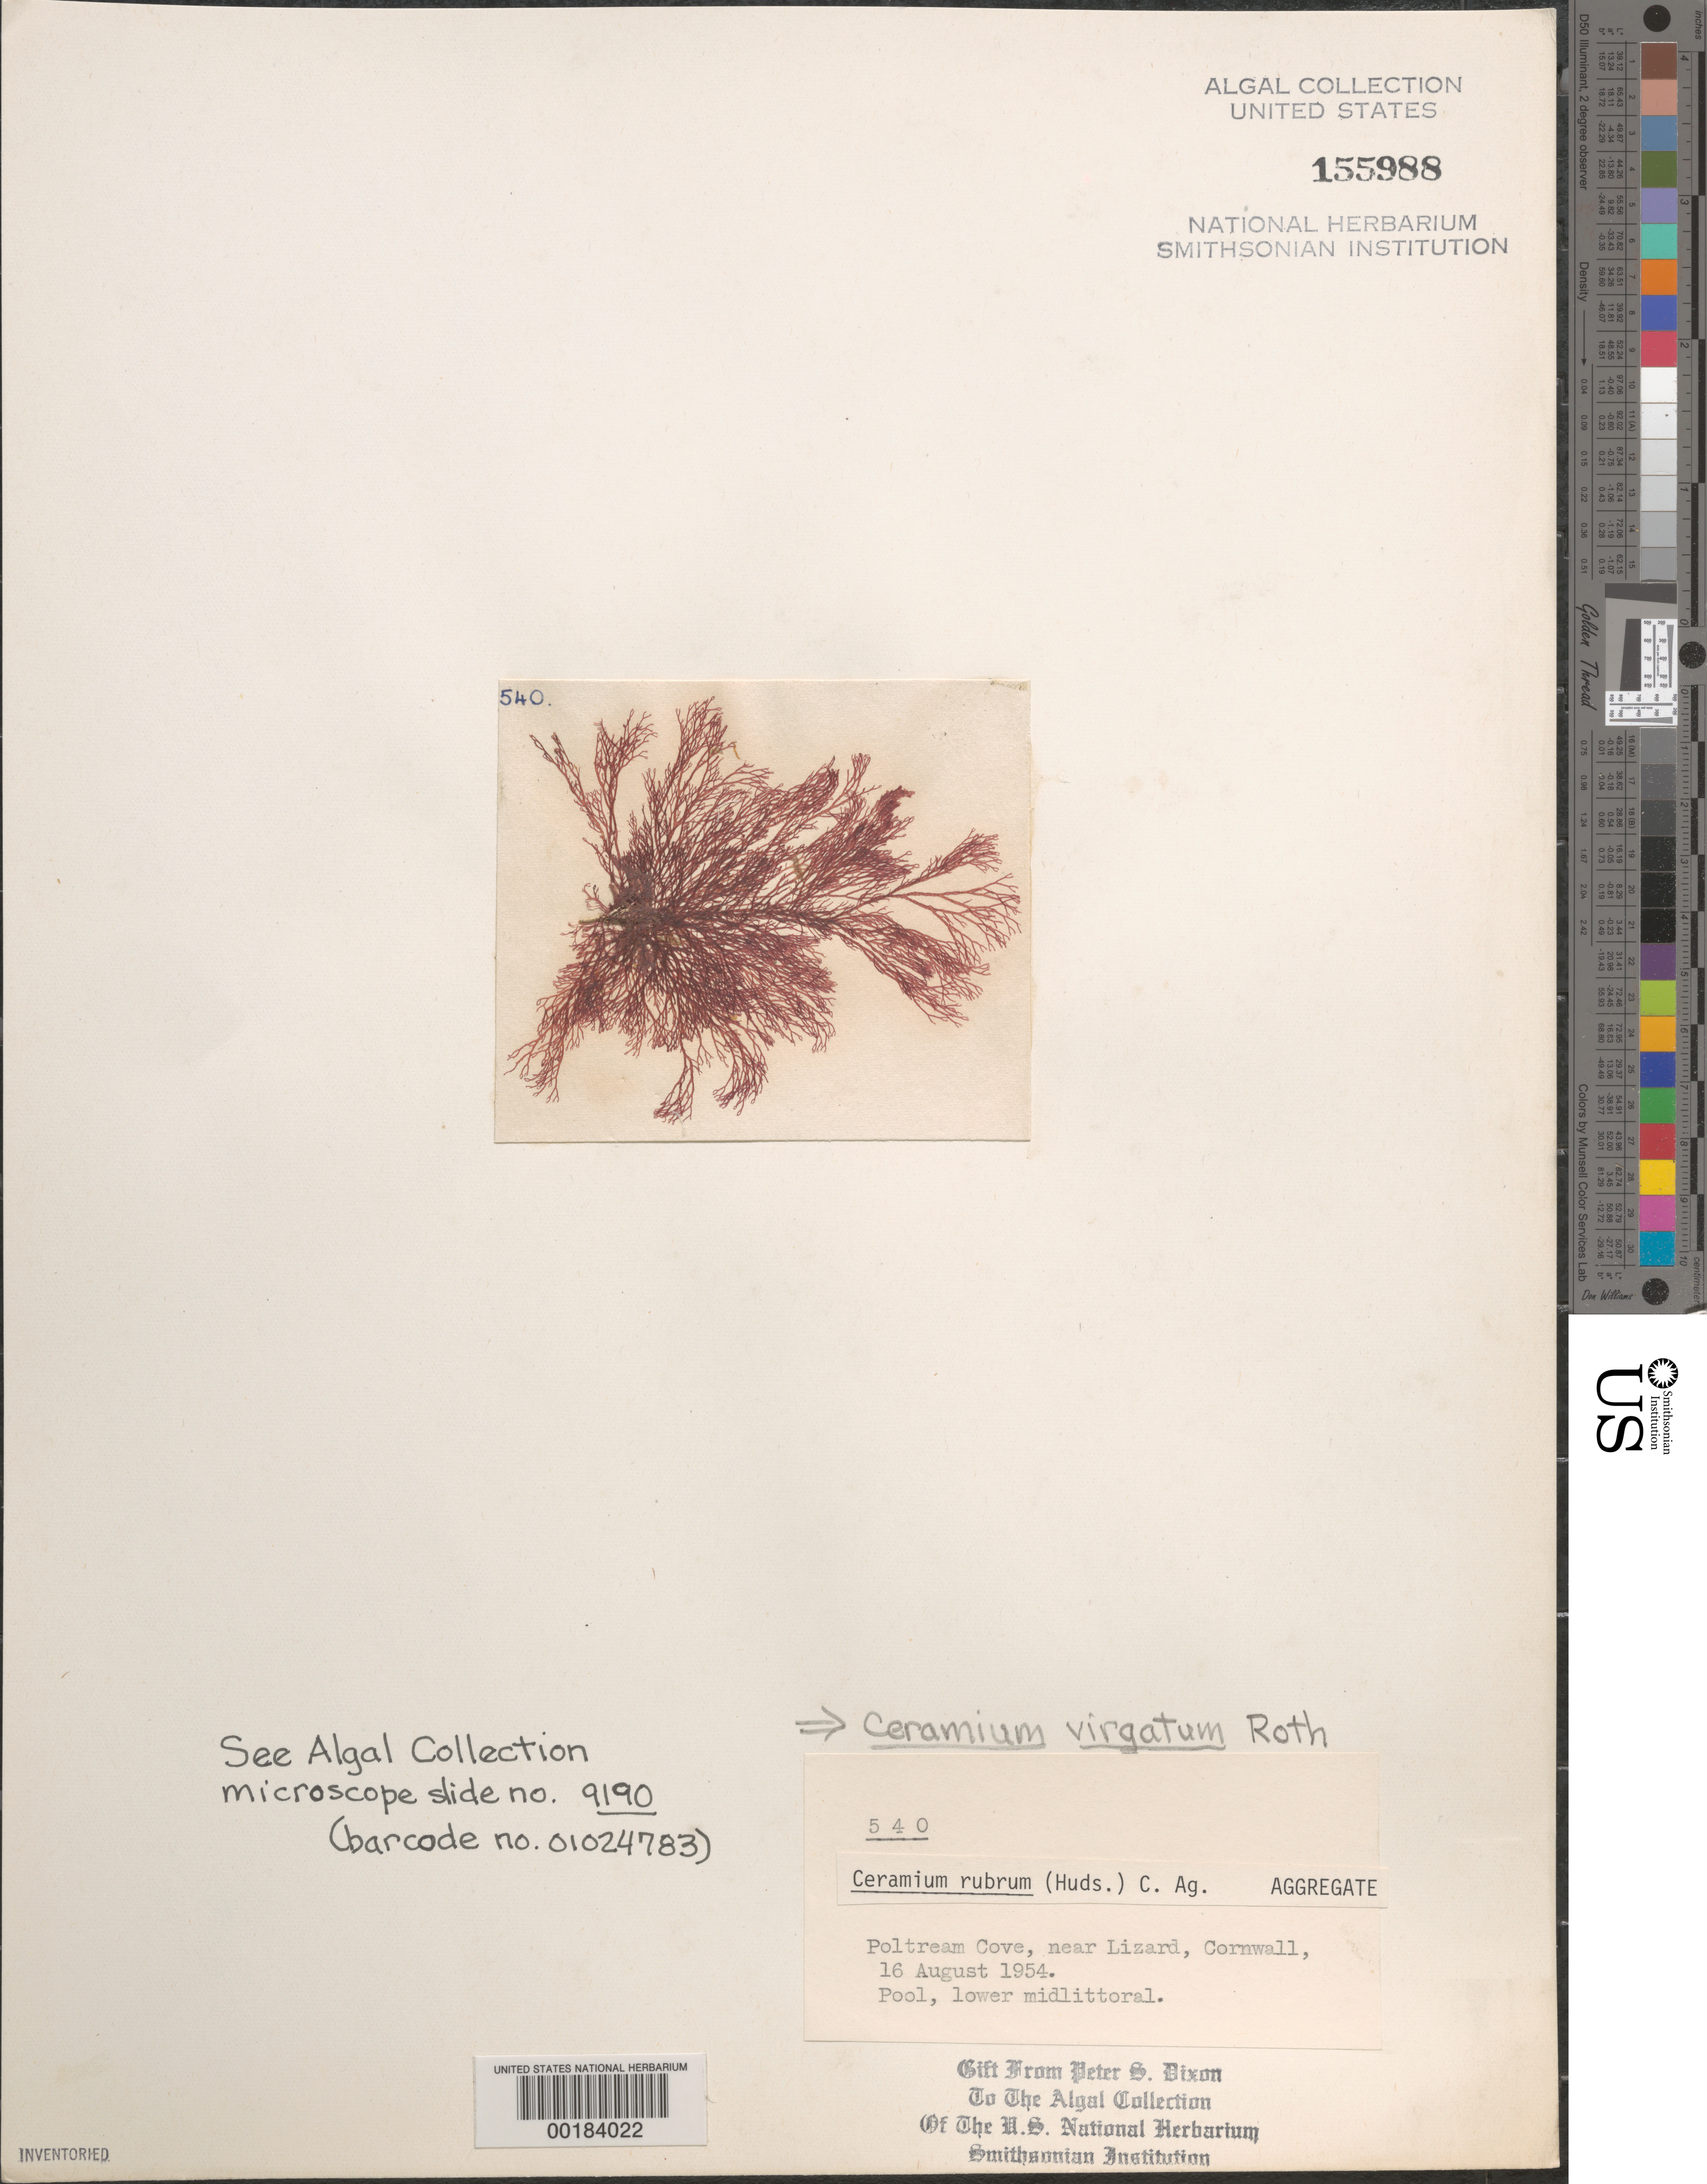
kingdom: Plantae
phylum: Rhodophyta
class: Florideophyceae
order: Ceramiales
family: Ceramiaceae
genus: Ceramium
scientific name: Ceramium virgatum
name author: Roth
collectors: P. S. Dixon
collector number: PSD 540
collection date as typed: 16 Aug 1954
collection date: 1954-08-16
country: United Kingdom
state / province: England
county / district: Cornwall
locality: Poltream Cove, near Lizard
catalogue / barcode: US 155988